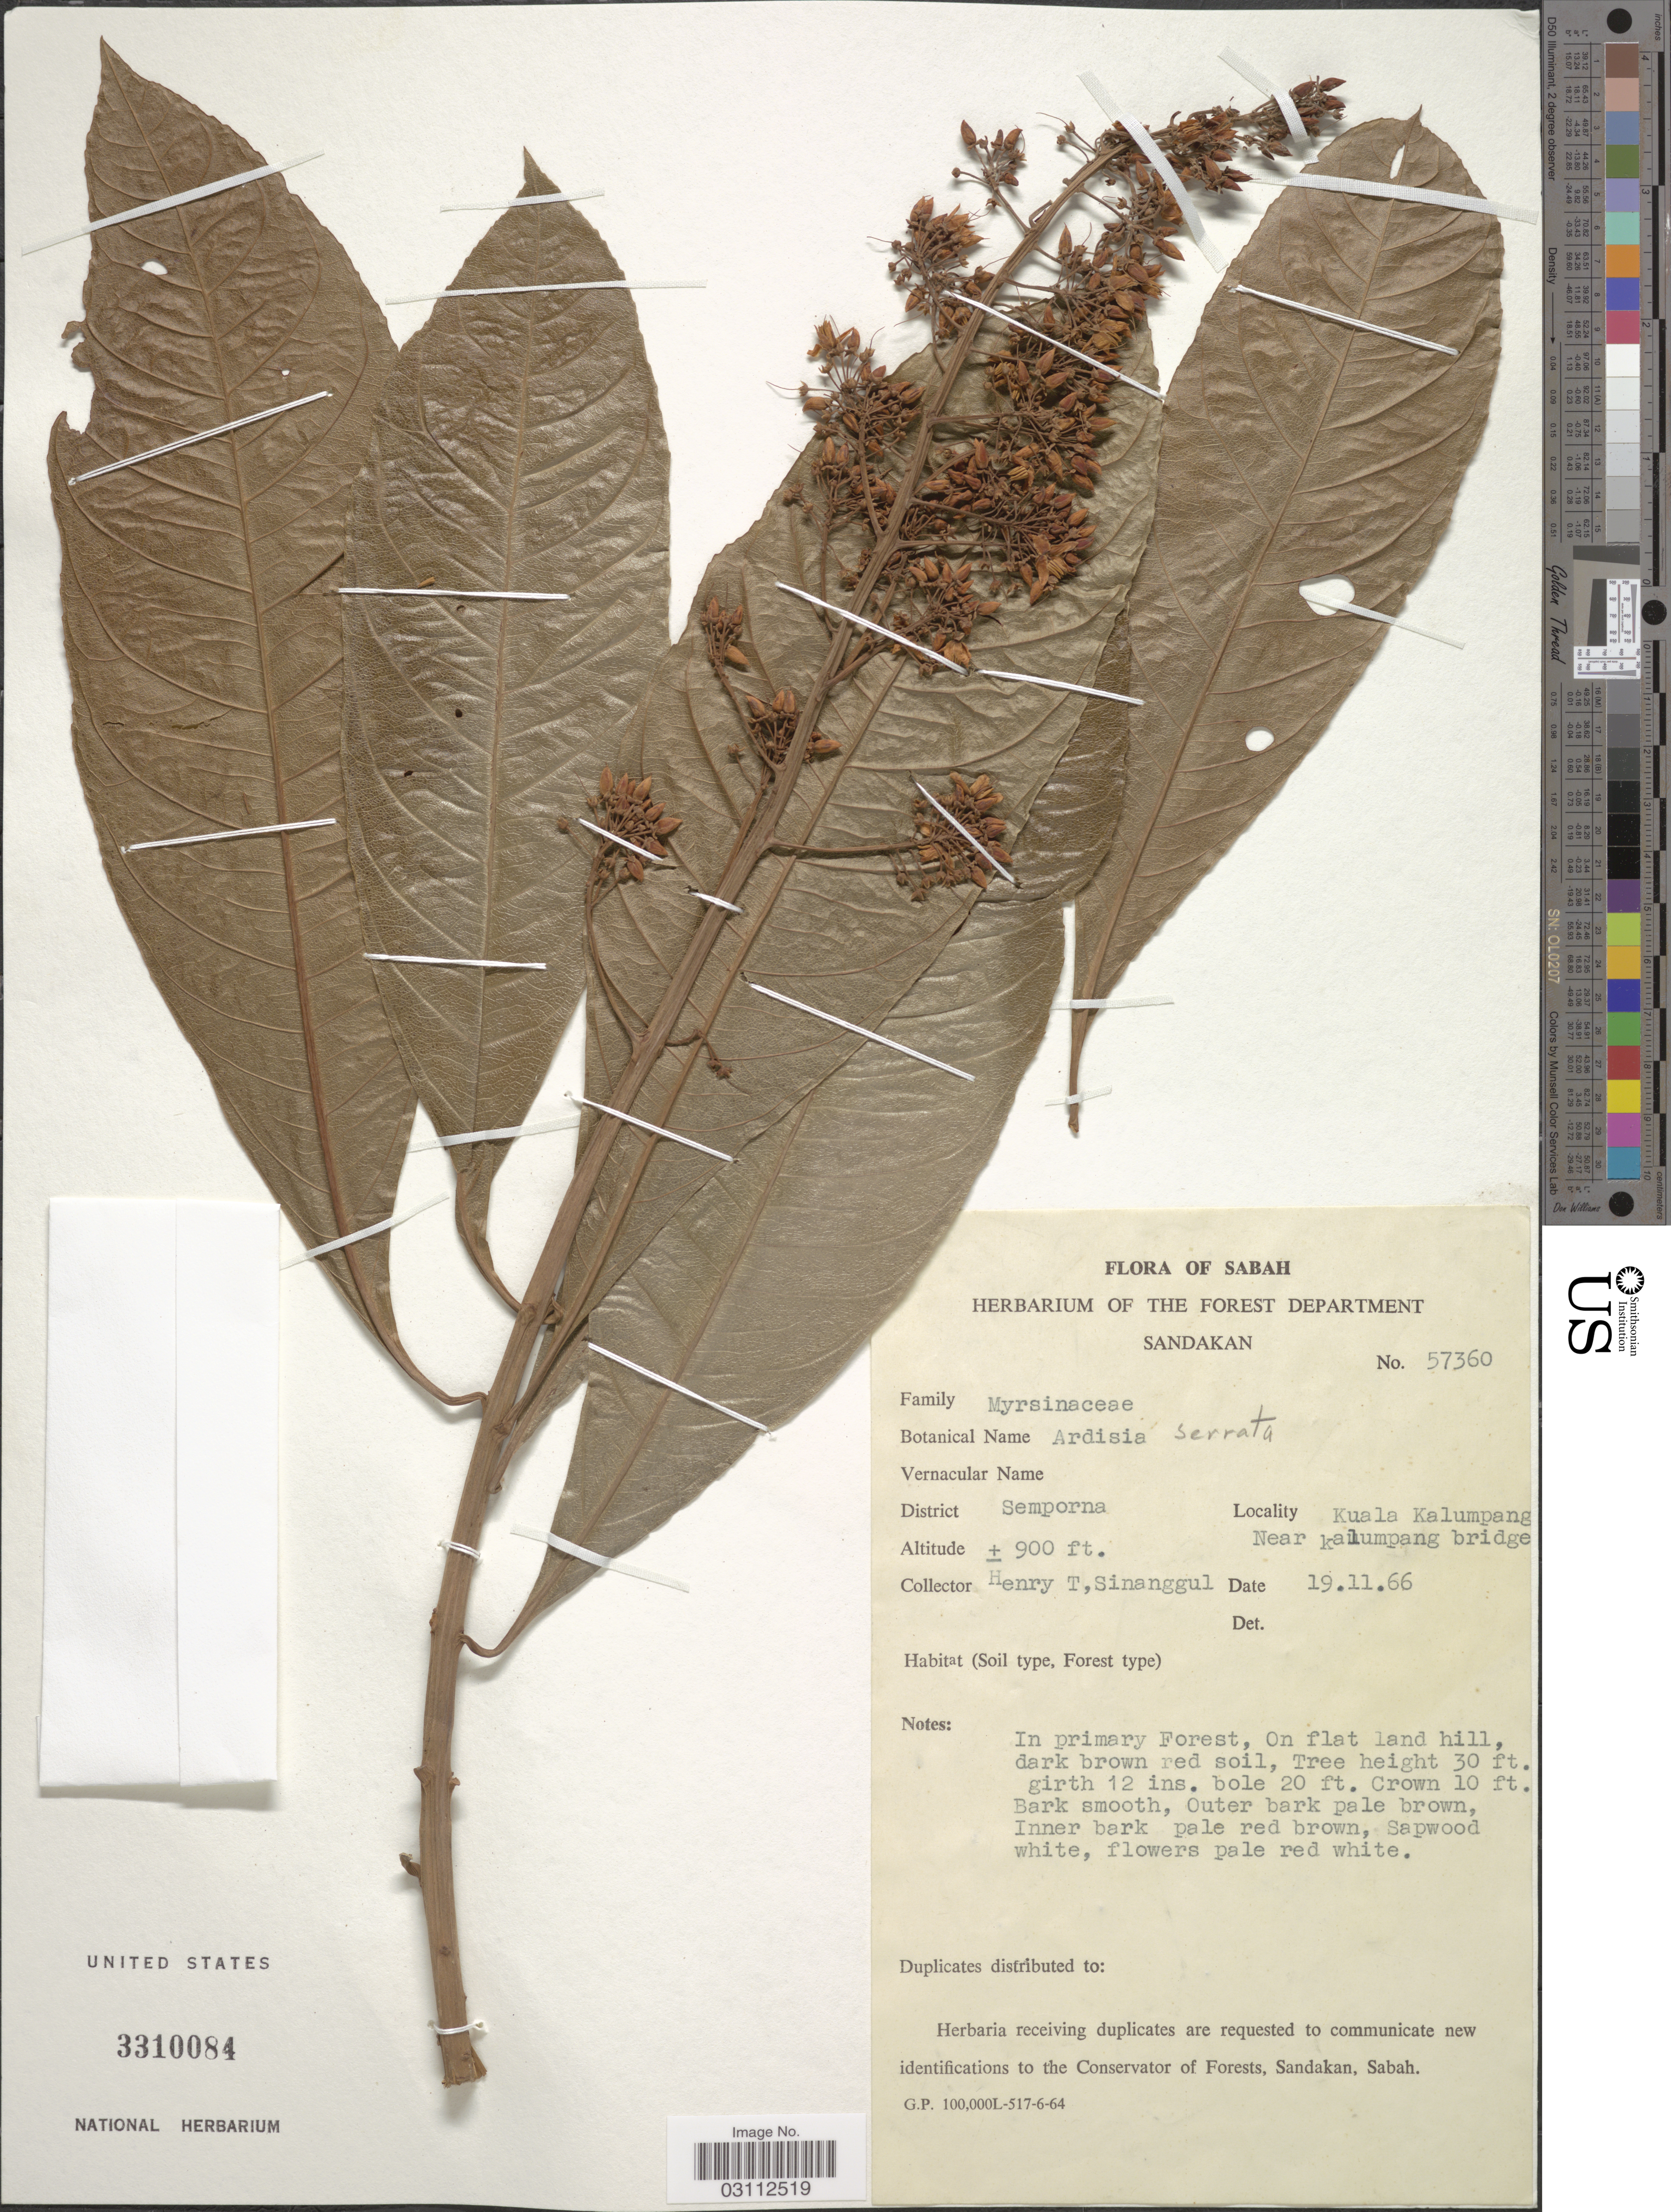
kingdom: Plantae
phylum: Tracheophyta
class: Magnoliopsida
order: Ericales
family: Primulaceae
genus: Ardisia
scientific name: Ardisia serrata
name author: (Cav.) Pers.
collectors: H. Sinanggul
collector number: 57360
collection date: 1966-11-19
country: Malaysia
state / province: Sabah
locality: District Semporna. Kuala Kalumpang. Near kalumpang bridge.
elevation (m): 274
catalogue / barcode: US 3310084